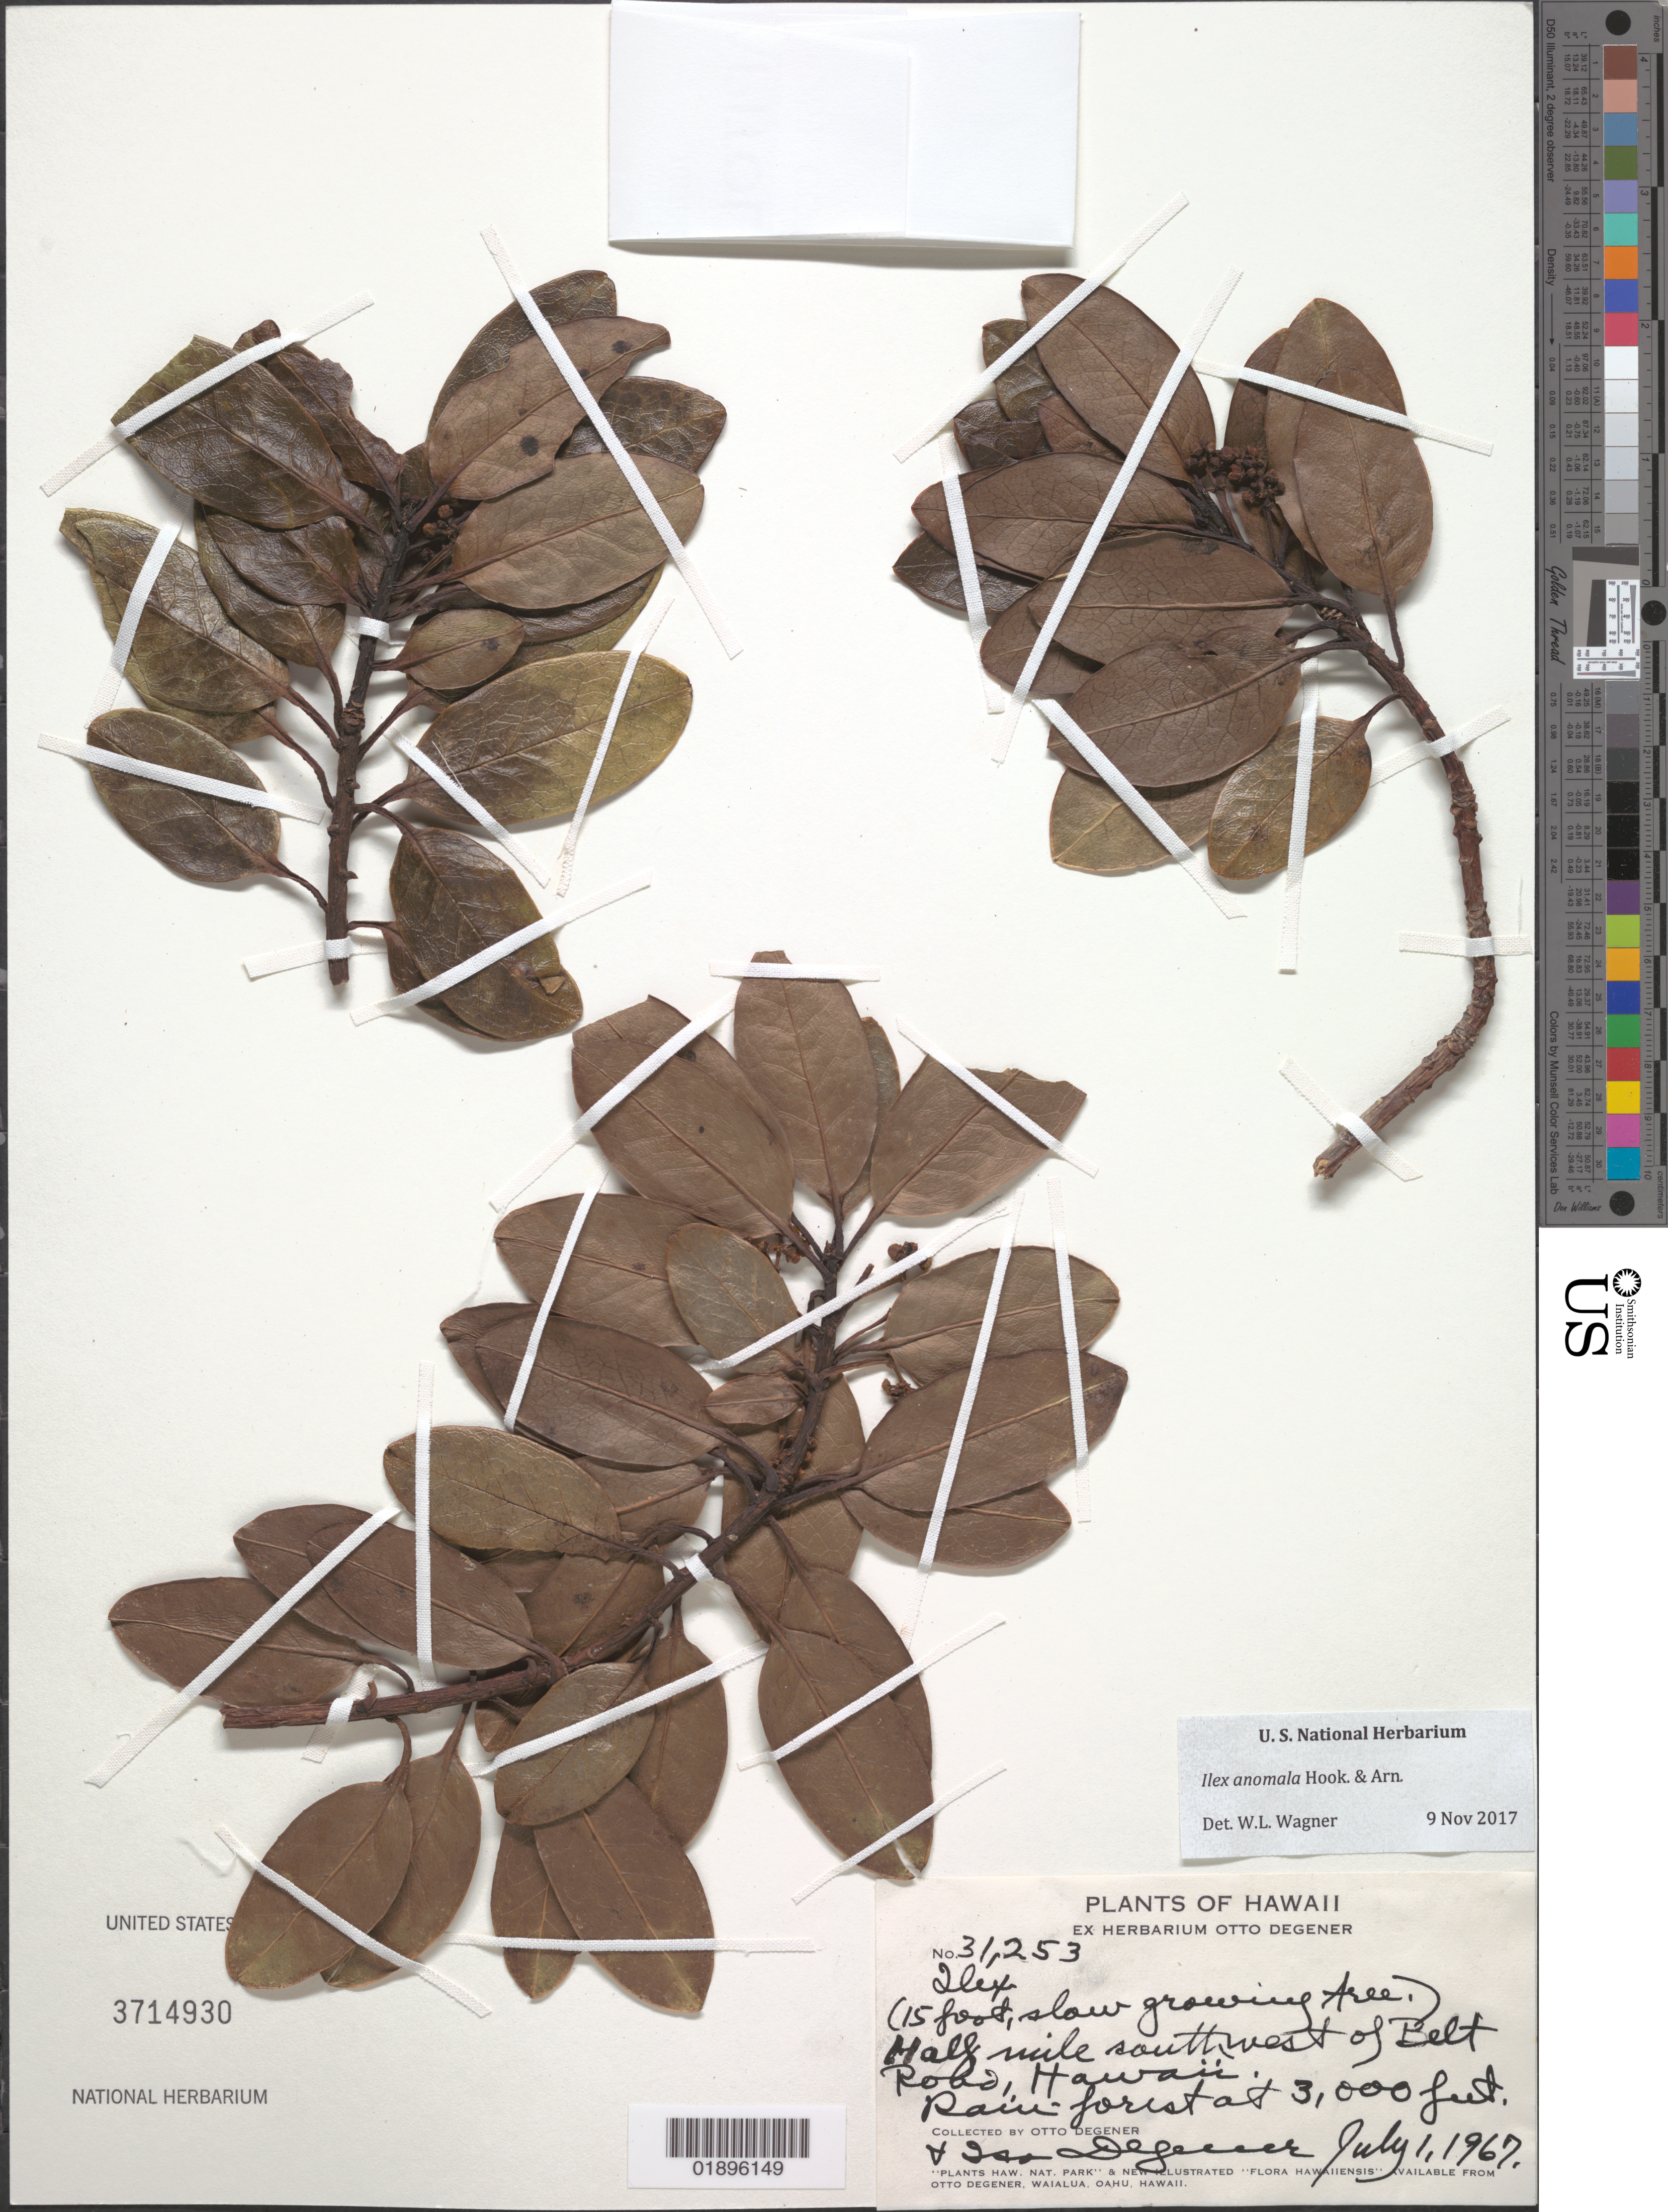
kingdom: Plantae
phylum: Tracheophyta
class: Magnoliopsida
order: Aquifoliales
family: Aquifoliaceae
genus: Ilex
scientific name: Ilex anomala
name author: Hook. & Arn.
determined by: Wagner, W. L., (BOT), Smithsonian Institution - National Museum of Natural History (UNITED STATES)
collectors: O. Degener & I. Degener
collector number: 31253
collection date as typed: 1 Jul 1967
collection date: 1967-07-01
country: United States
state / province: Hawaii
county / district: Hawaii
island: Hawaii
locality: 1/2 mile southwest of Belt Road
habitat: Rain forest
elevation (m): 914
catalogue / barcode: US 3714930